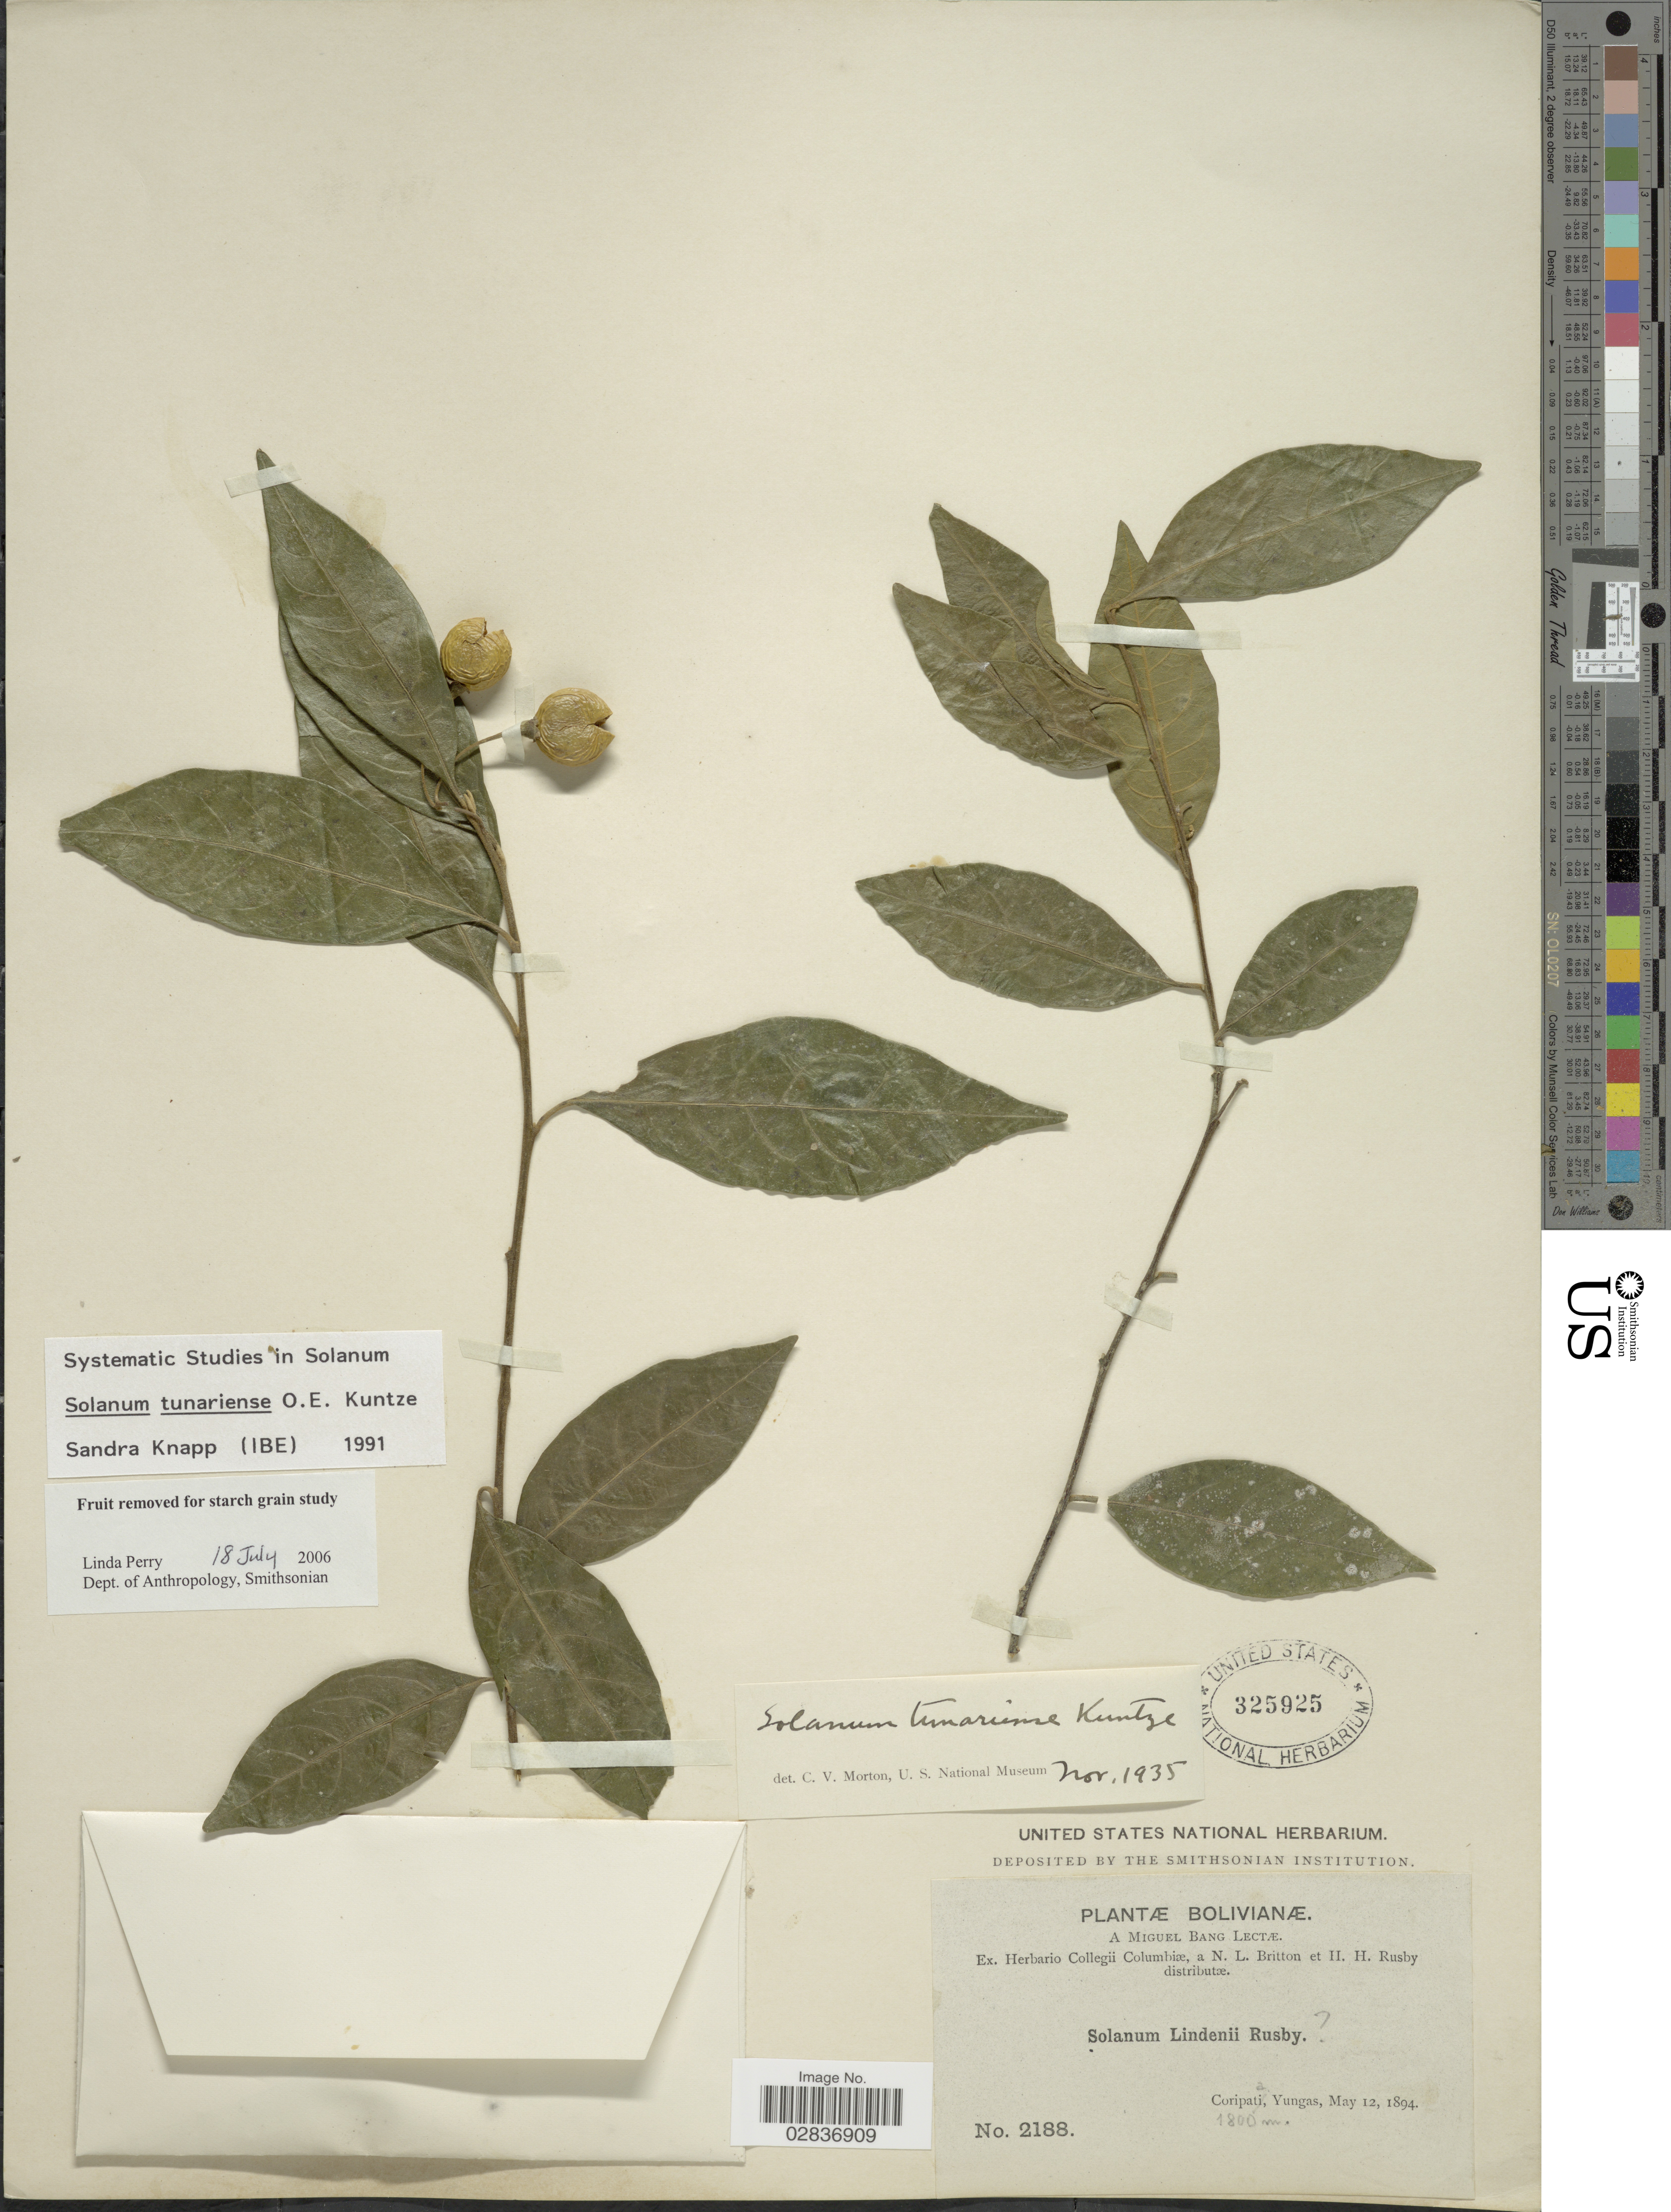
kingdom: Plantae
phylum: Tracheophyta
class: Magnoliopsida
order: Solanales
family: Solanaceae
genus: Solanum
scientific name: Solanum tunariense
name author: Kuntze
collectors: M. Bang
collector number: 2188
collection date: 1894-05-12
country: Bolivia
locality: Coripata, Yungas.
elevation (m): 1800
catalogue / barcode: US 325925